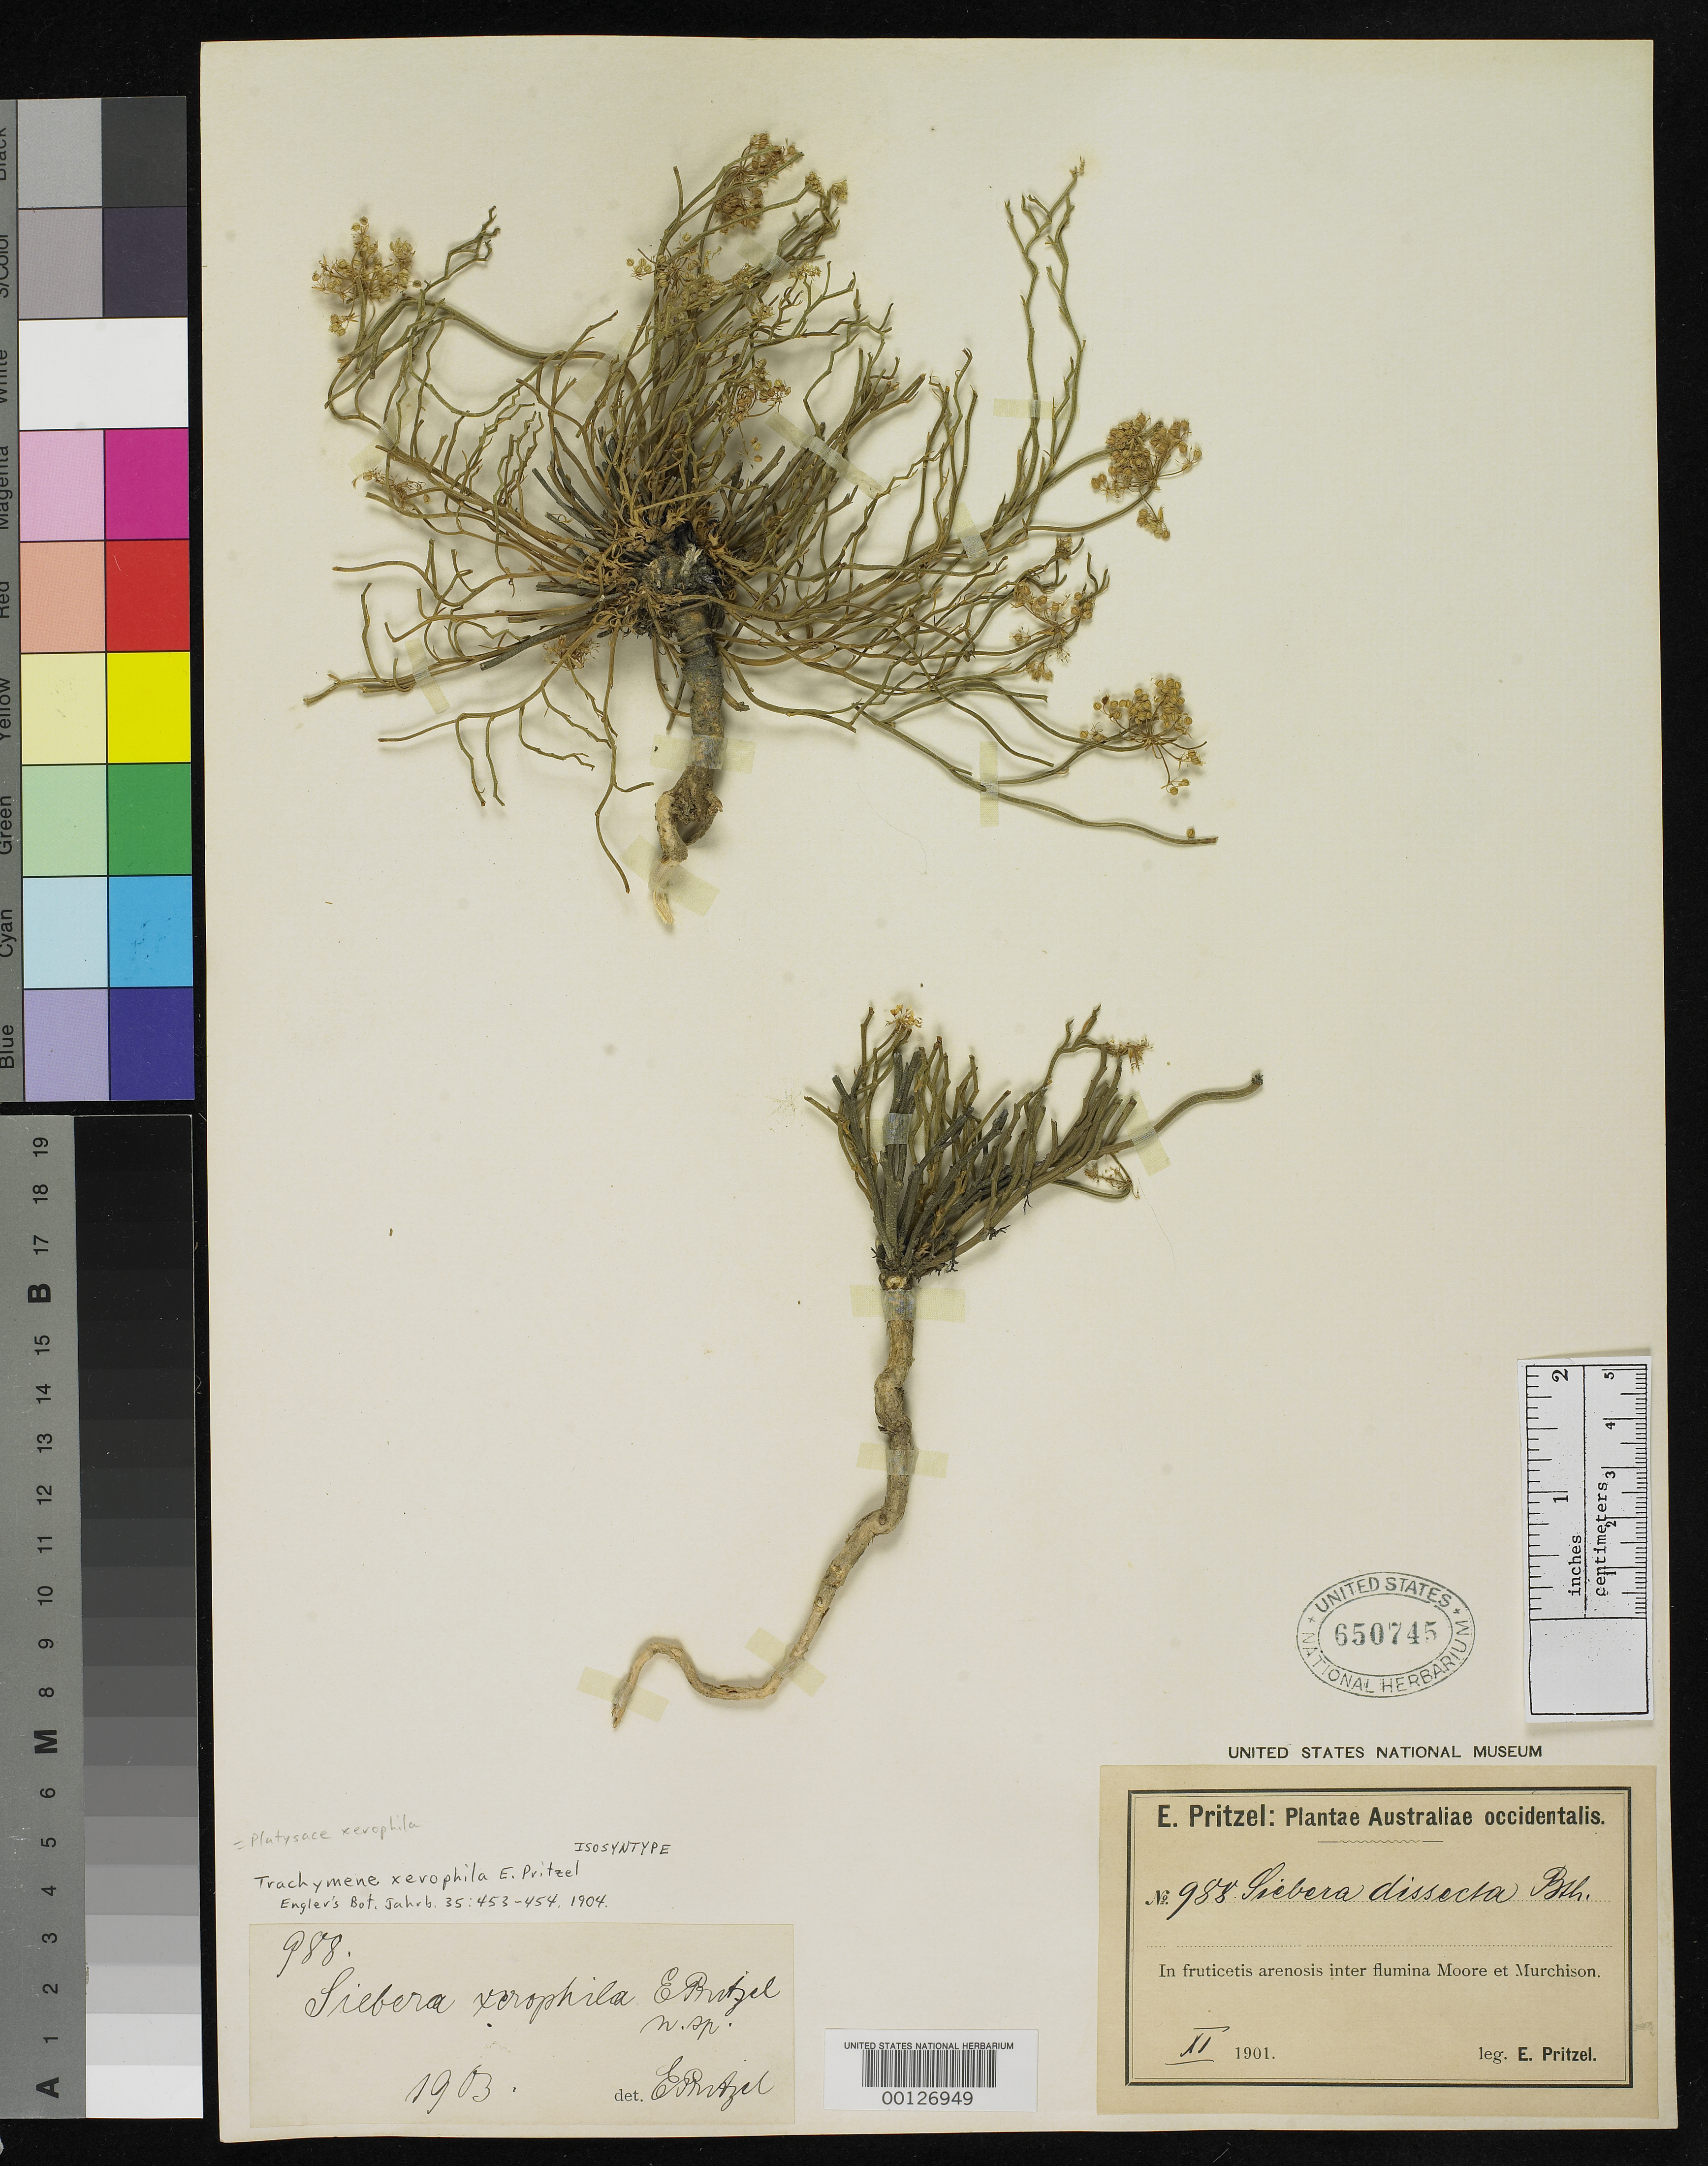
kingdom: Plantae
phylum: Tracheophyta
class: Magnoliopsida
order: Apiales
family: Araliaceae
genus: Trachymene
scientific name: Trachymene xerophila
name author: E. Pritz. in Engl.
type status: Isosyntype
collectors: E. G. Pritzel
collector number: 988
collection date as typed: Nov 1901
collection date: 1901-11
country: Australia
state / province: Western Australia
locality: Moore & Murchison.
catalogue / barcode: US 650745